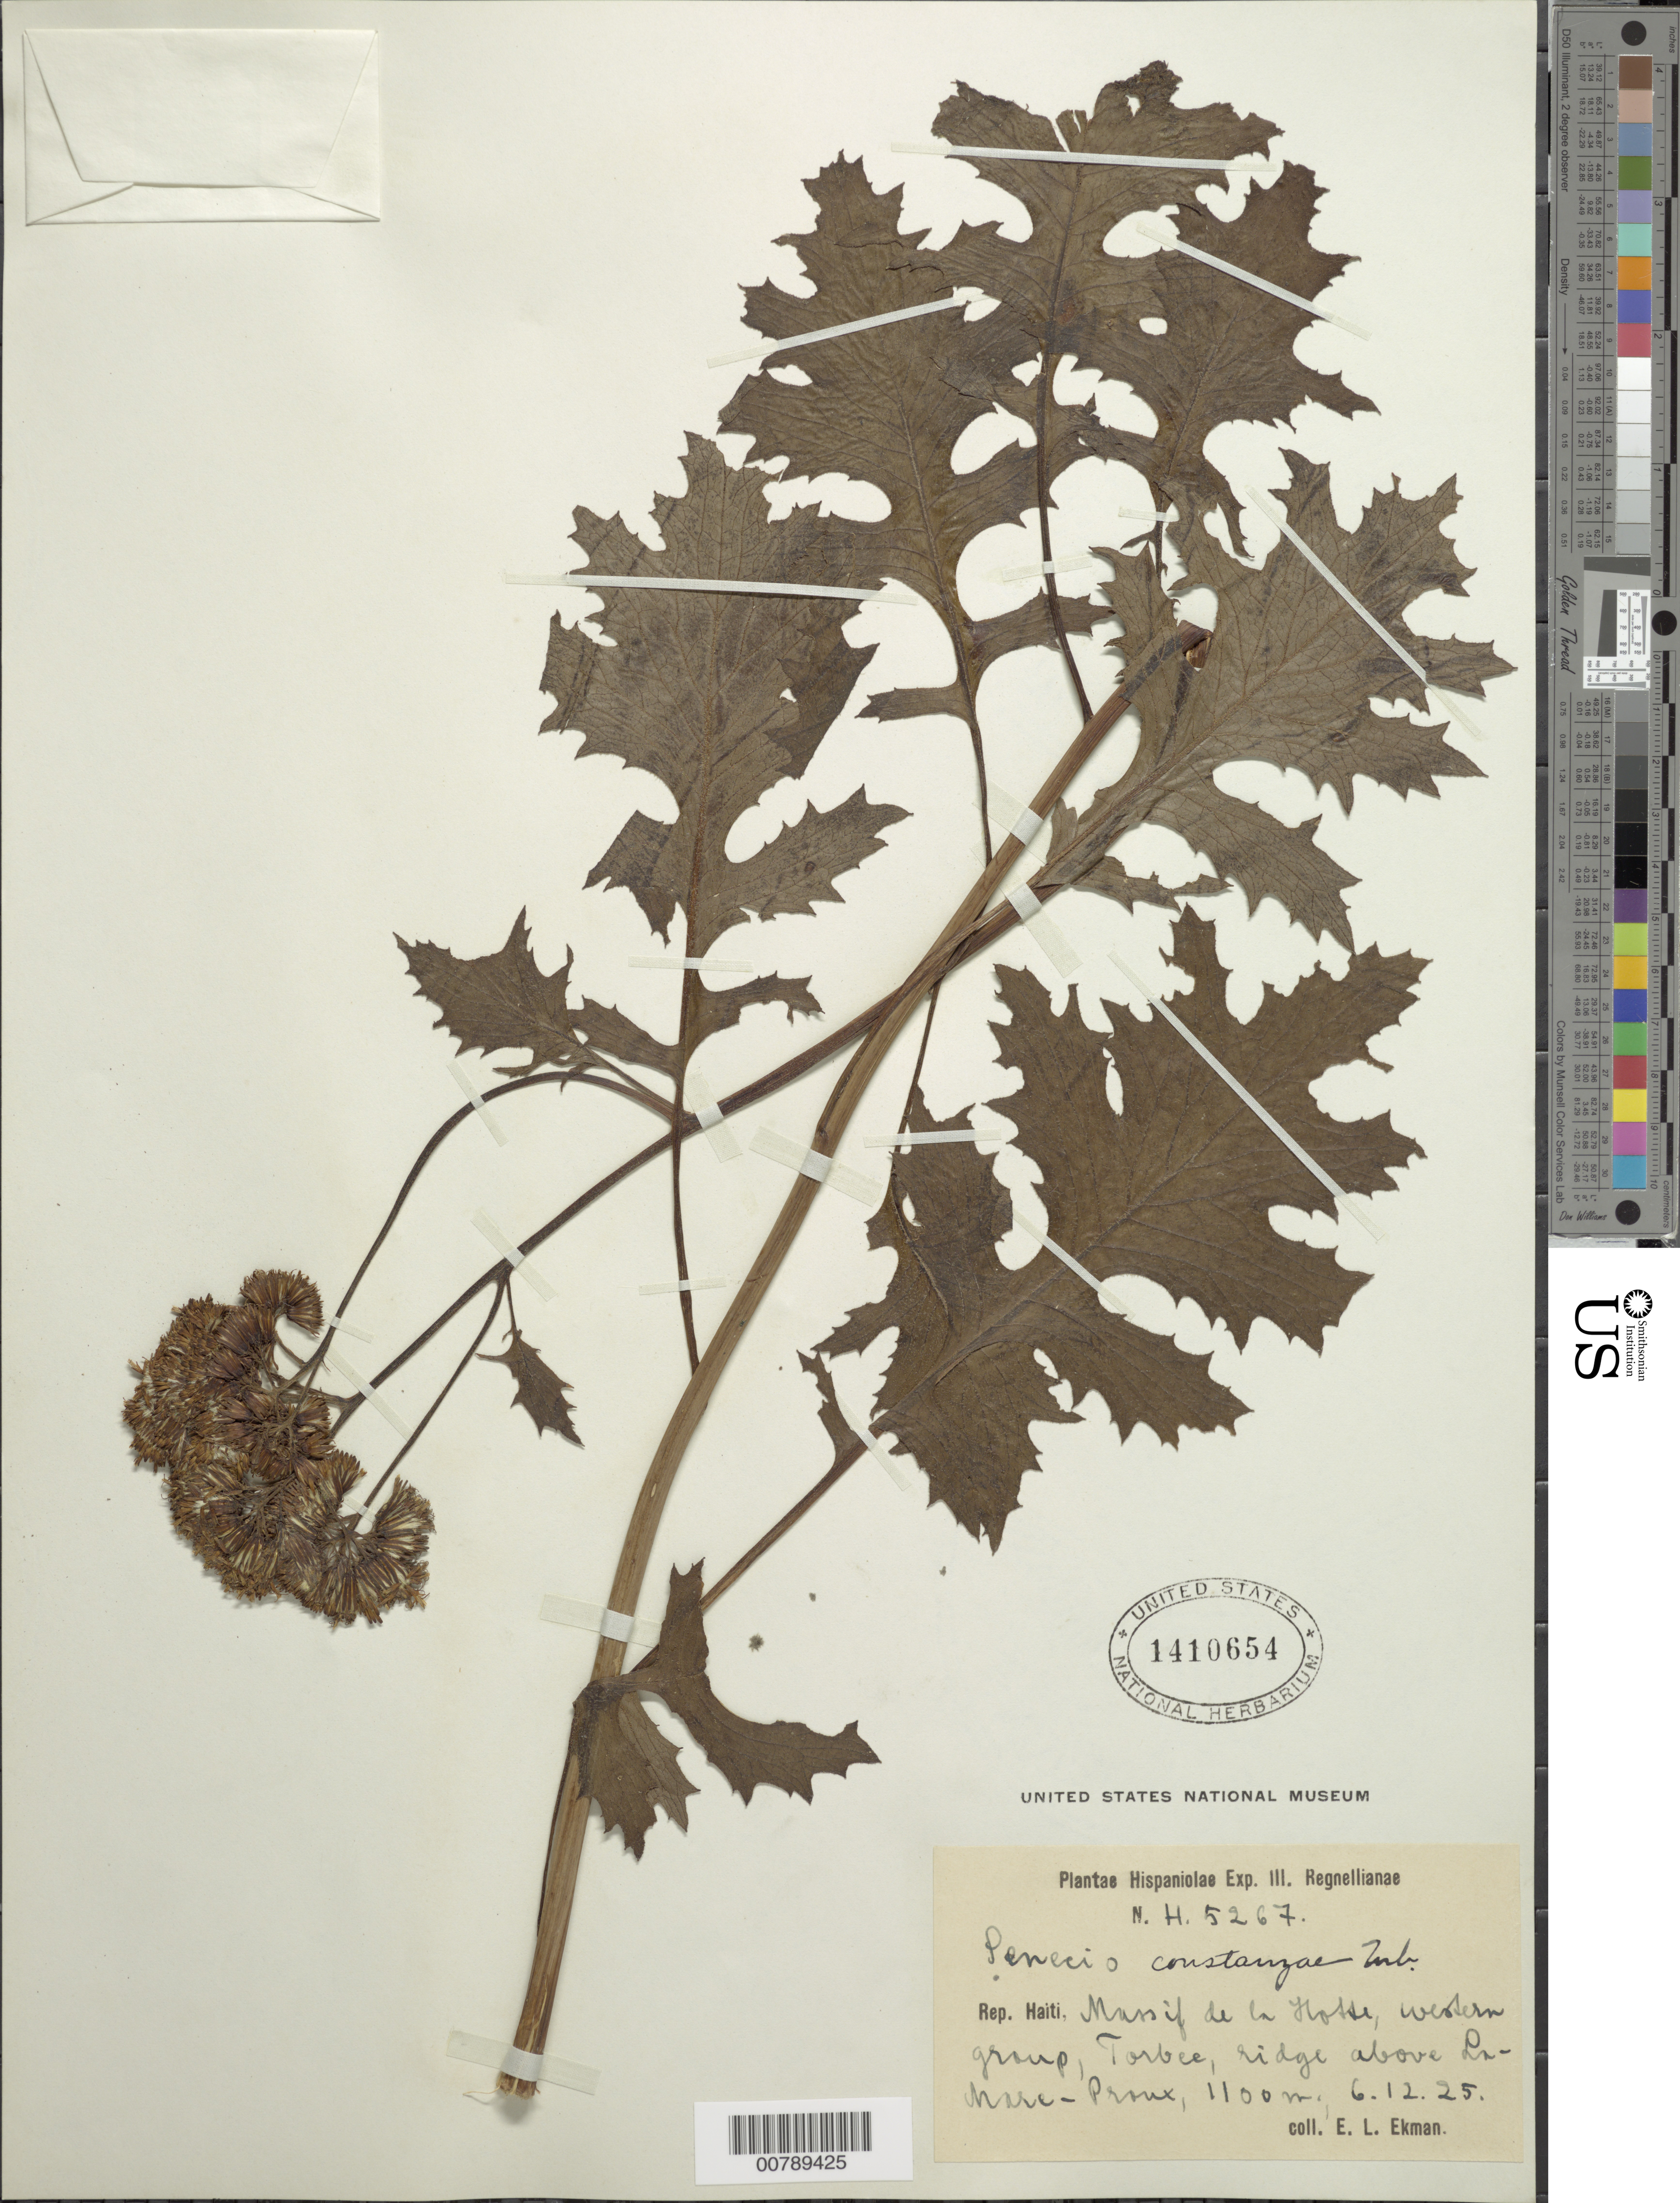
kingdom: Plantae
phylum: Tracheophyta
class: Magnoliopsida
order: Asterales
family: Asteraceae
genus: Senecio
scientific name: Senecio constanzae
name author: Urb.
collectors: E. L. Ekman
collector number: H 5267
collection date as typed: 06 Dec 1925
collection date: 1925-12-06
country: Haiti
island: Hispaniola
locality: Massif de la Hotte, western group, Torbee, ridge above La-Mare-proux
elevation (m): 1100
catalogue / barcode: US 1410654